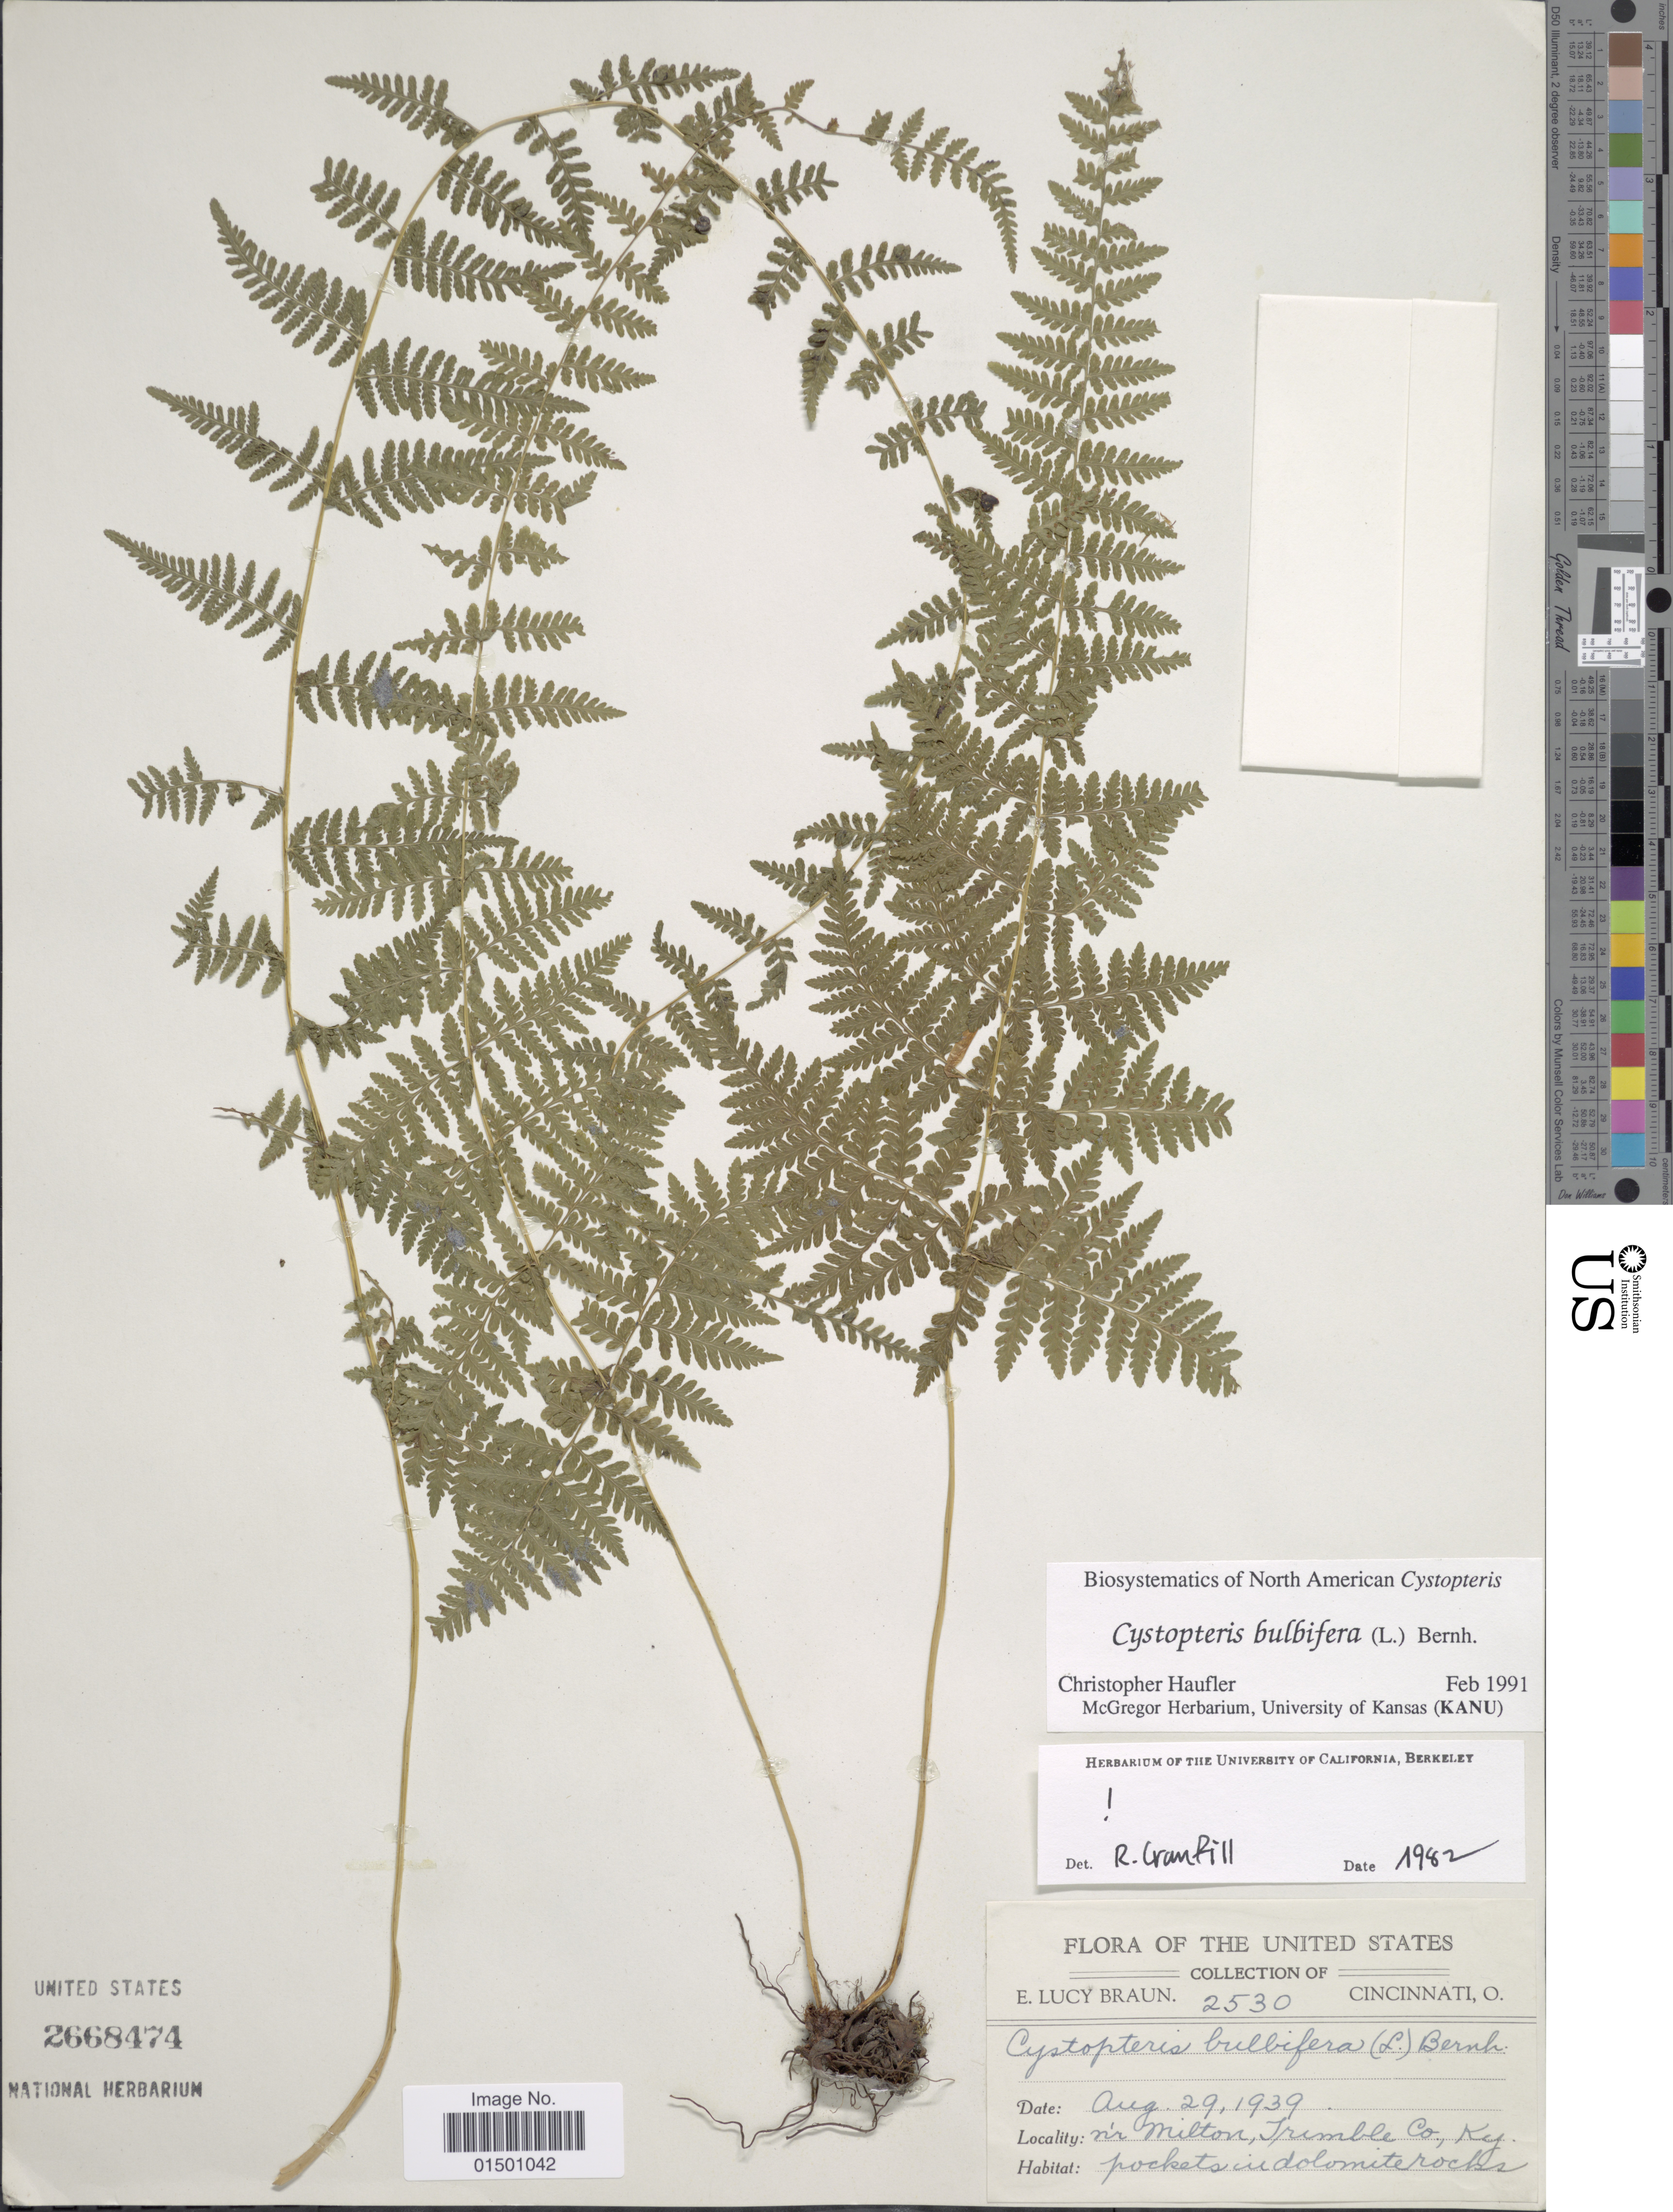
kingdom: Plantae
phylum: Tracheophyta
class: Polypodiopsida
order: Polypodiales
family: Cystopteridaceae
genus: Cystopteris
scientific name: Cystopteris bulbifera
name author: (L.) Bernh.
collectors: E. L. Braun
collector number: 2530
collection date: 1939-08-29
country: United States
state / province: Kentucky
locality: Nr. Milton, Trimble Co.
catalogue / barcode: US 2668474